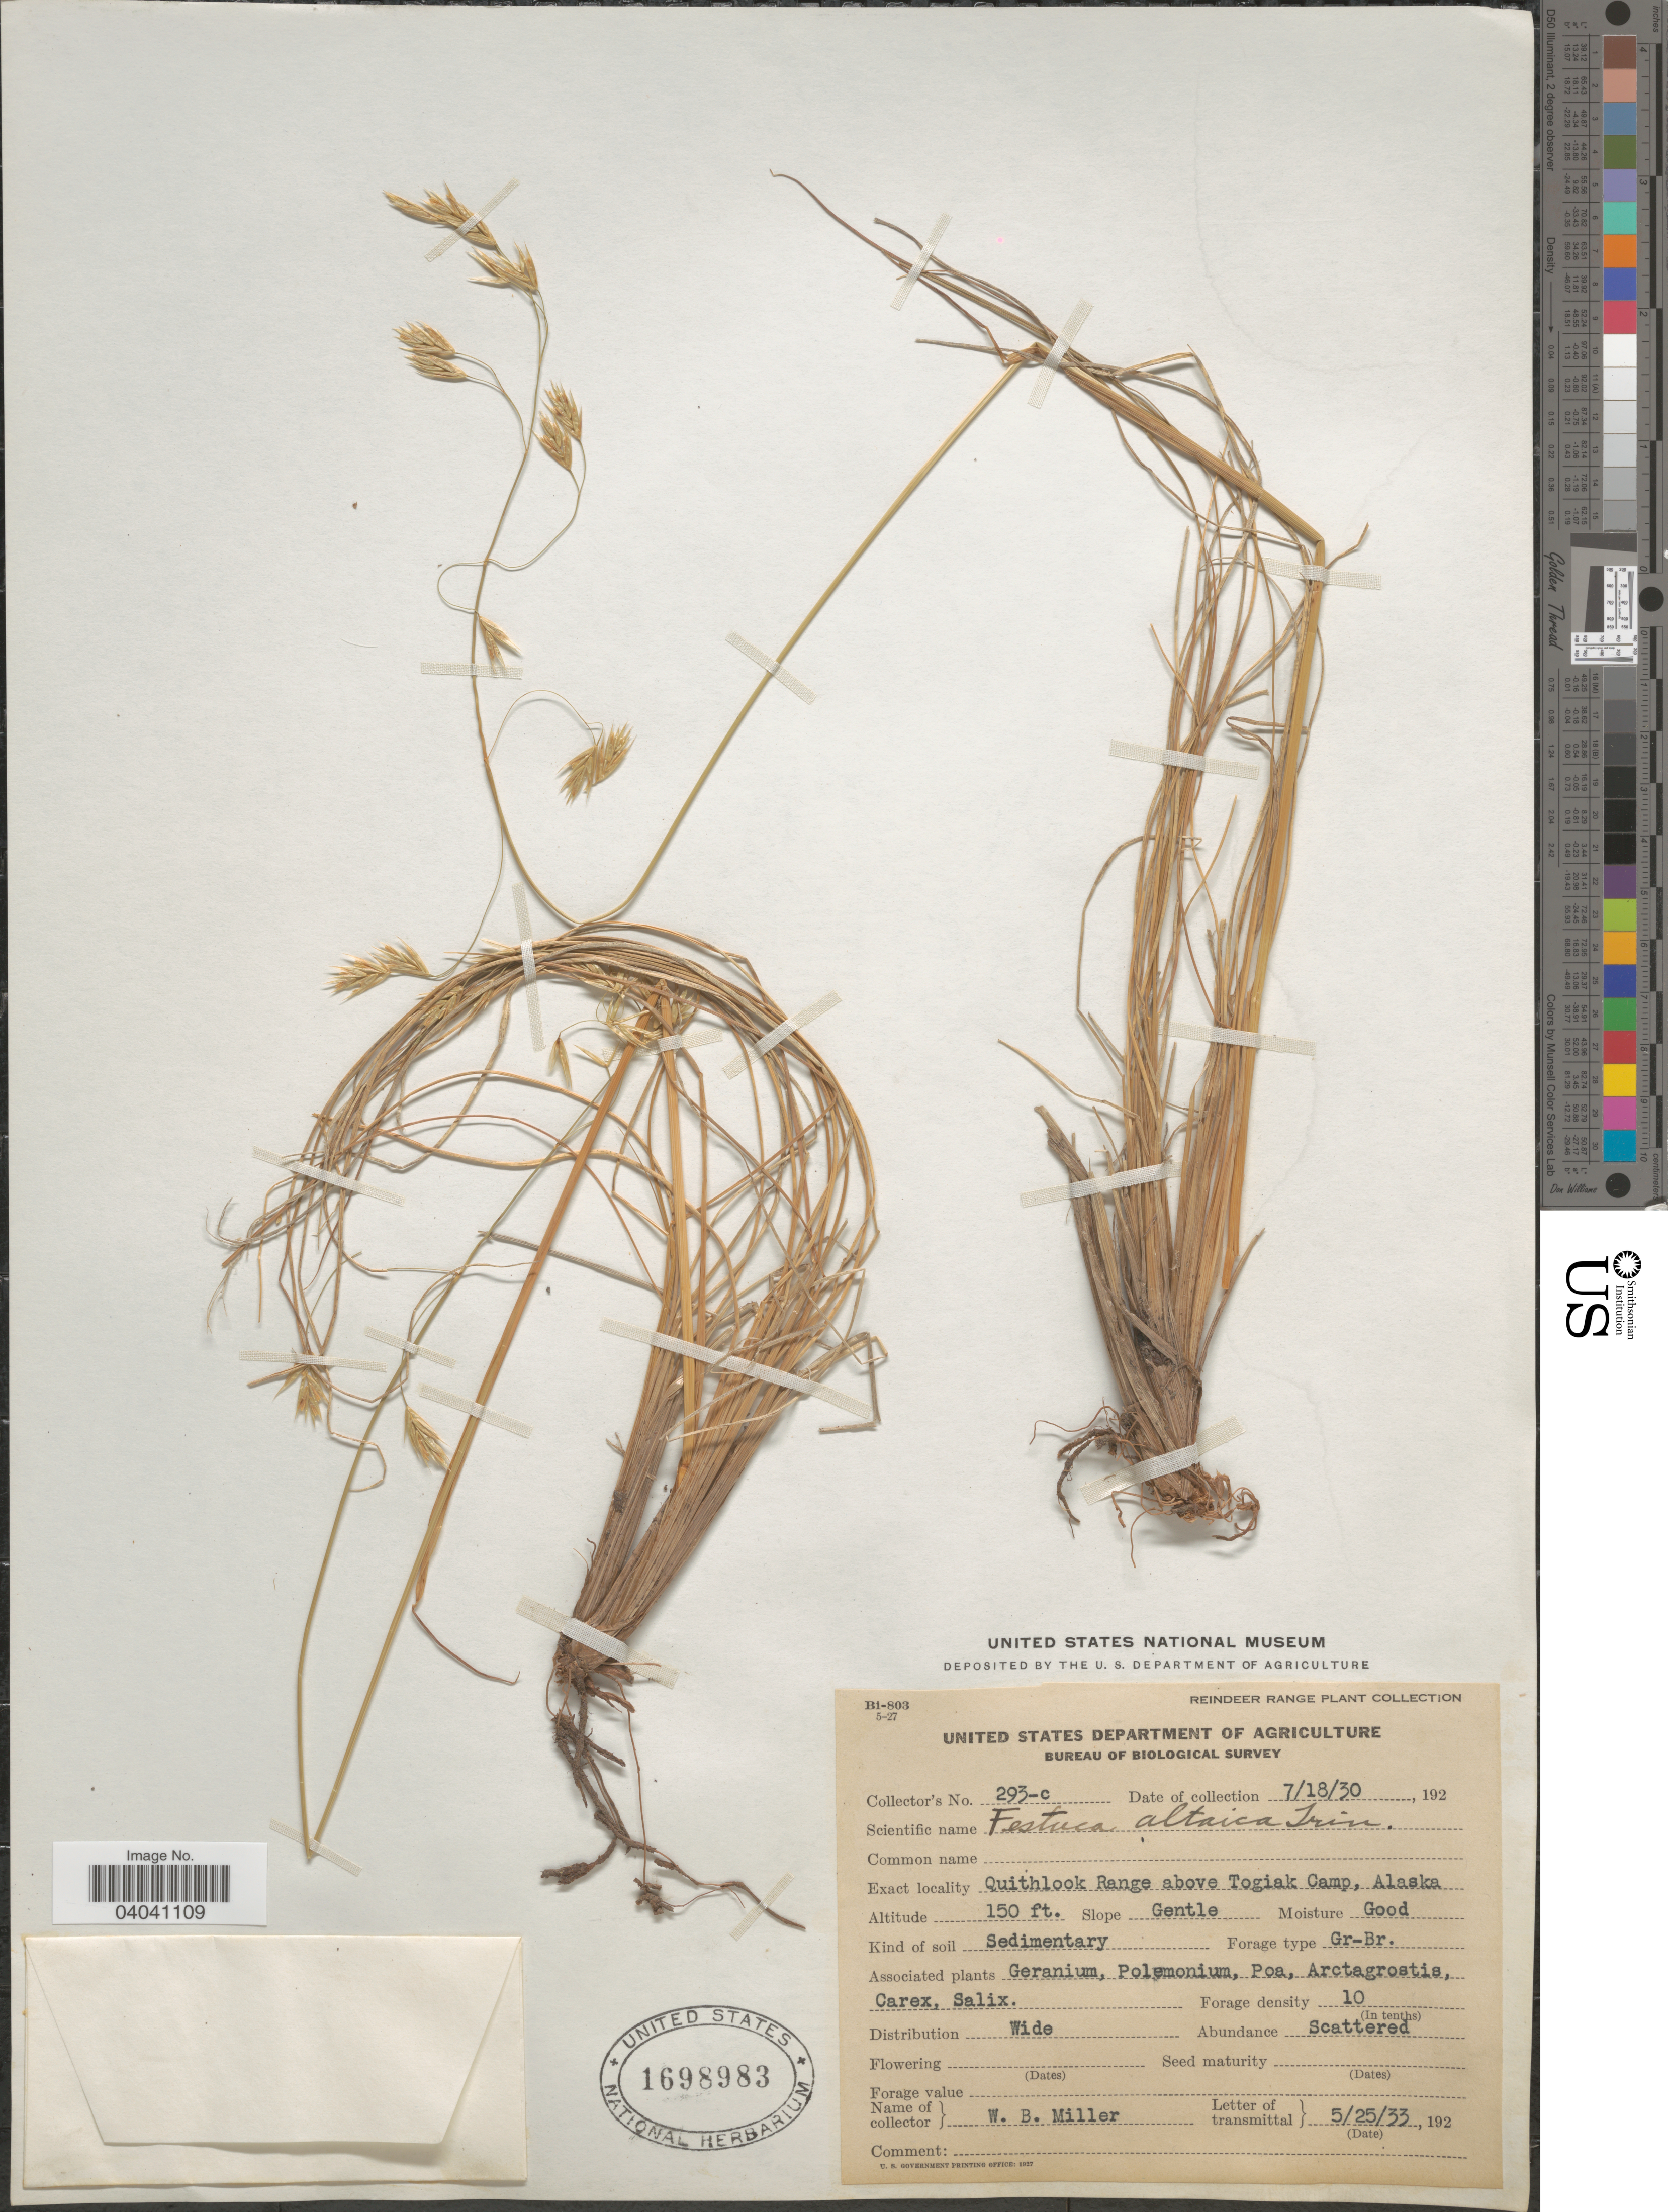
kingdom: Plantae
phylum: Tracheophyta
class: Liliopsida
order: Poales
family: Poaceae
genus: Festuca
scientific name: Festuca altaica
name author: Trin.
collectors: W. Miller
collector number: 293-c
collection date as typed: Transcribed d/m/y: 18/7/30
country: United States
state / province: Alaska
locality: Quithlook Range above Togiak Camp.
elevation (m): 46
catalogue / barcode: US 1698983